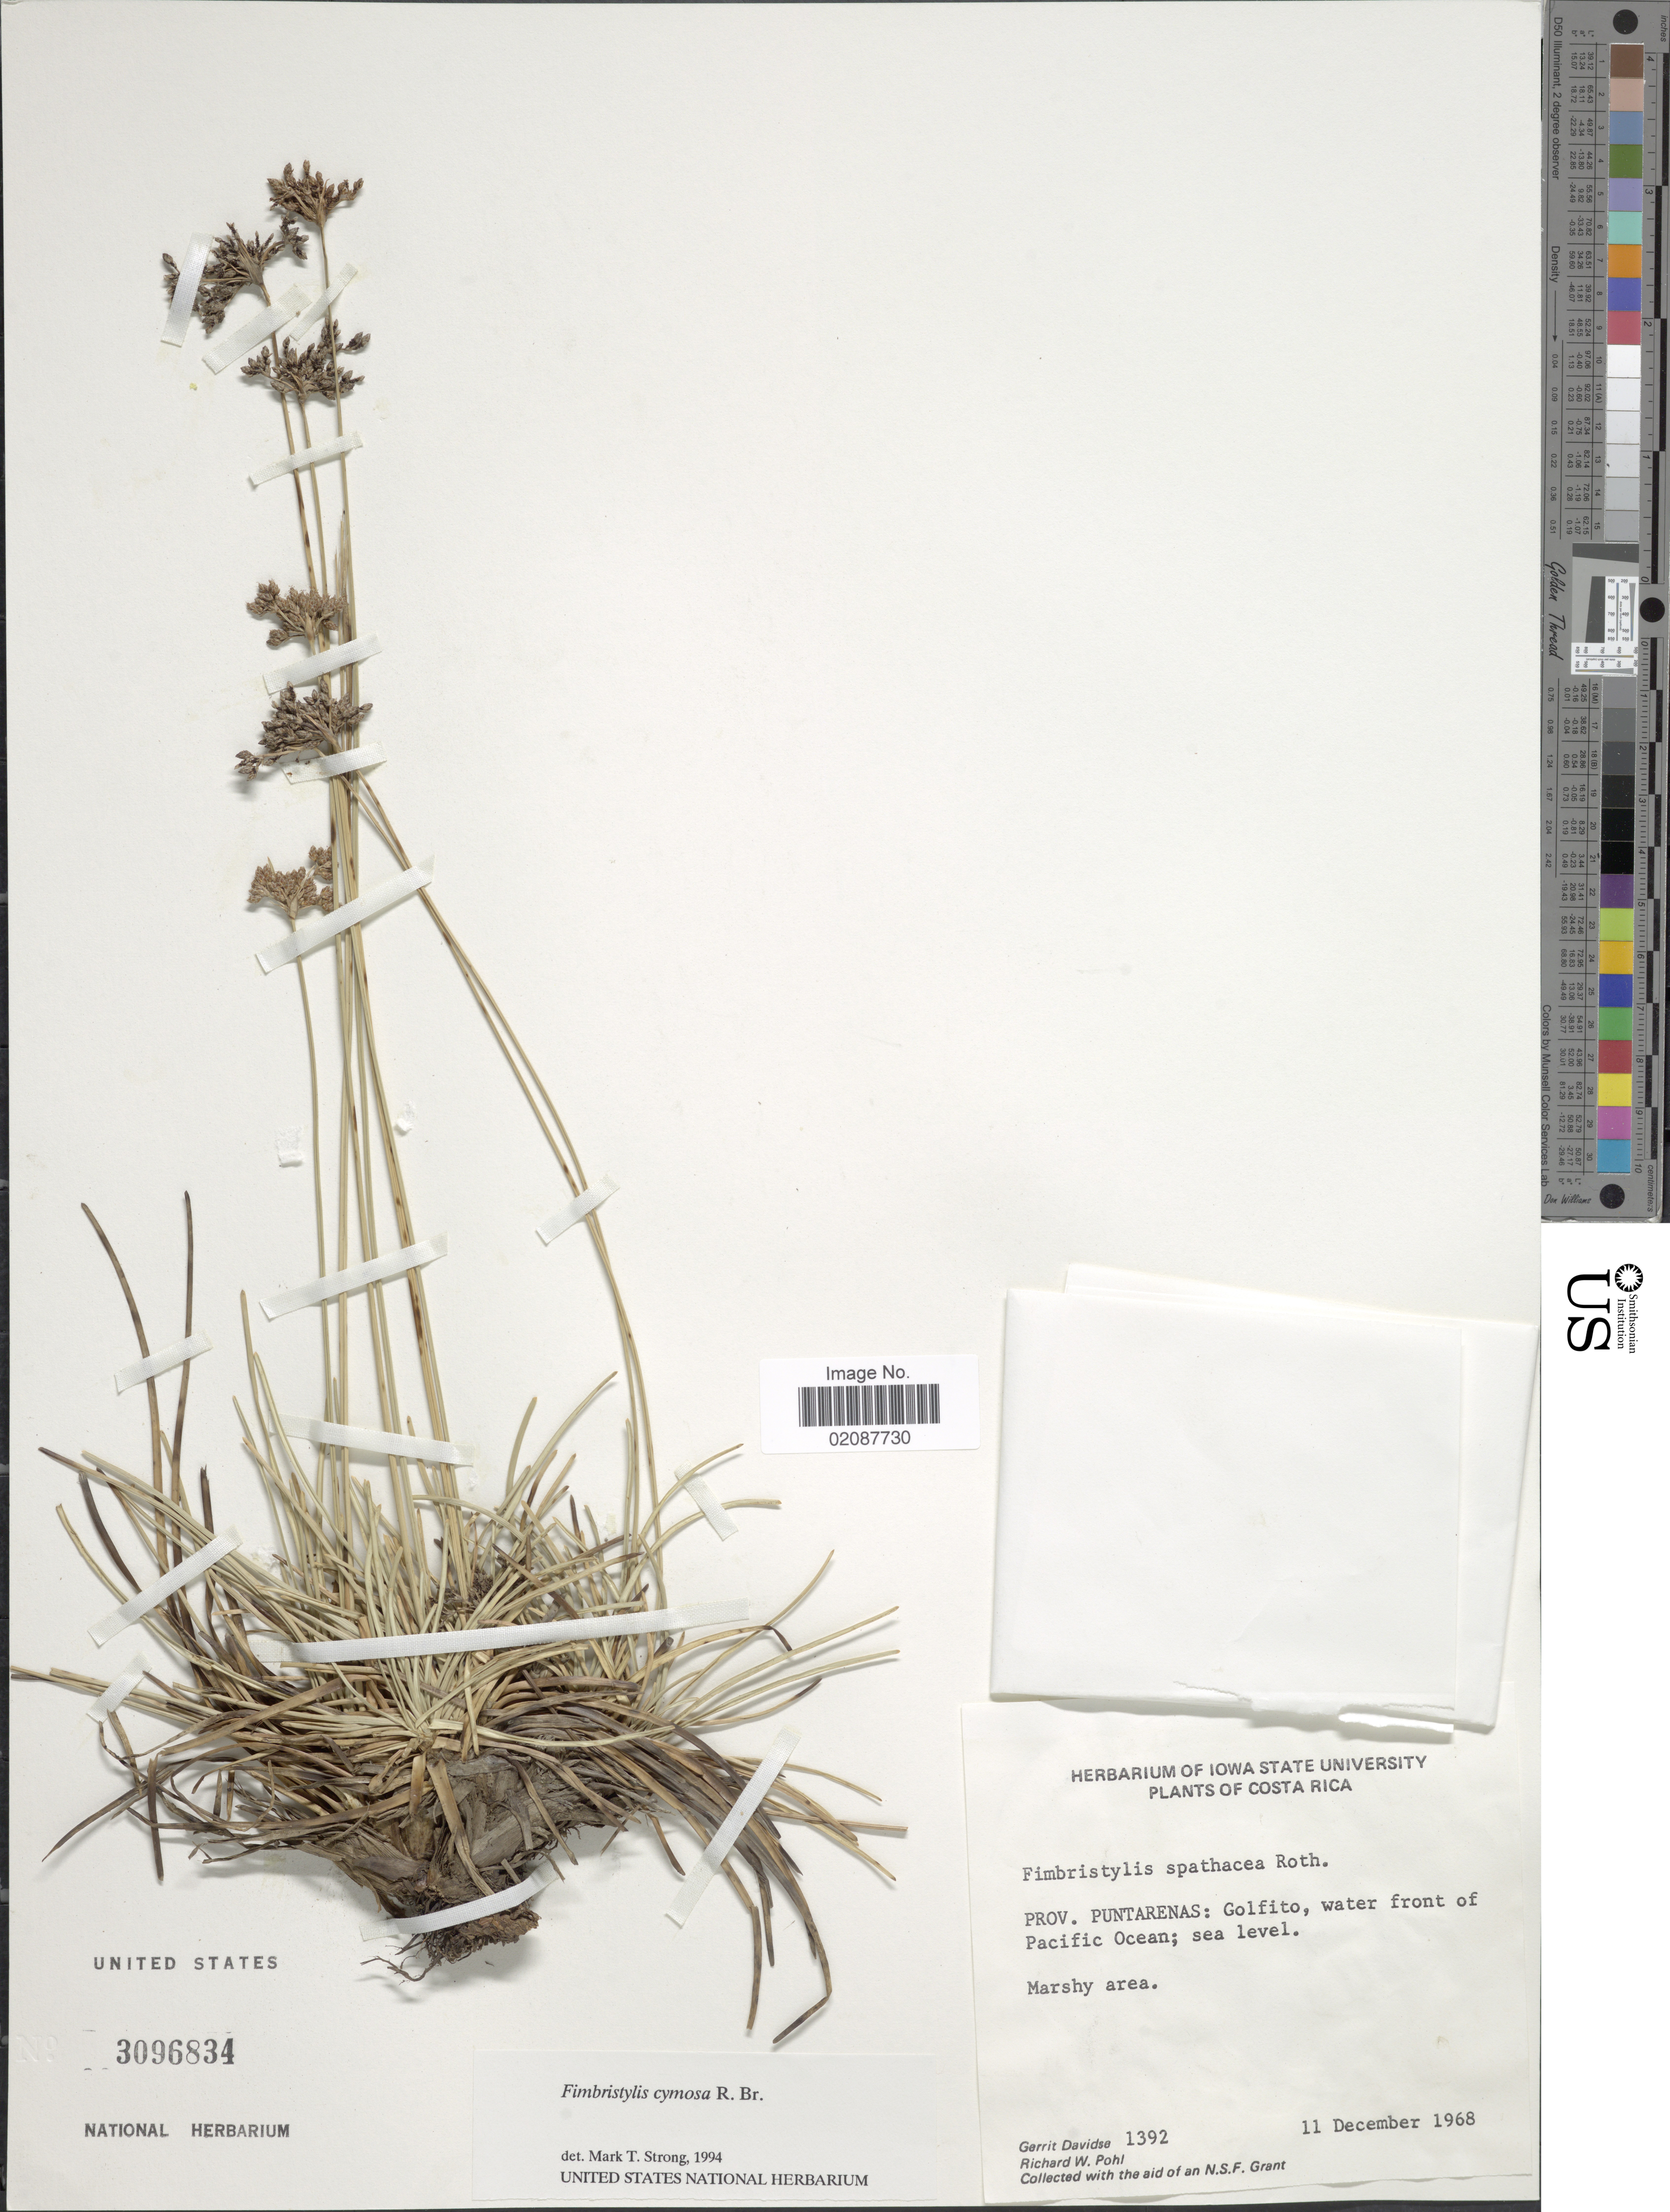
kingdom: Plantae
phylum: Tracheophyta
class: Liliopsida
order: Poales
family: Cyperaceae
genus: Fimbristylis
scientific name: Fimbristylis cymosa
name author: R. Br.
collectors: G. Davidse & R. W. Pohl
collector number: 1392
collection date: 1968-12-11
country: Costa Rica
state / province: Puntarenas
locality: Golfito, water front of Pacific Ocean.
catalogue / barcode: US 3096834